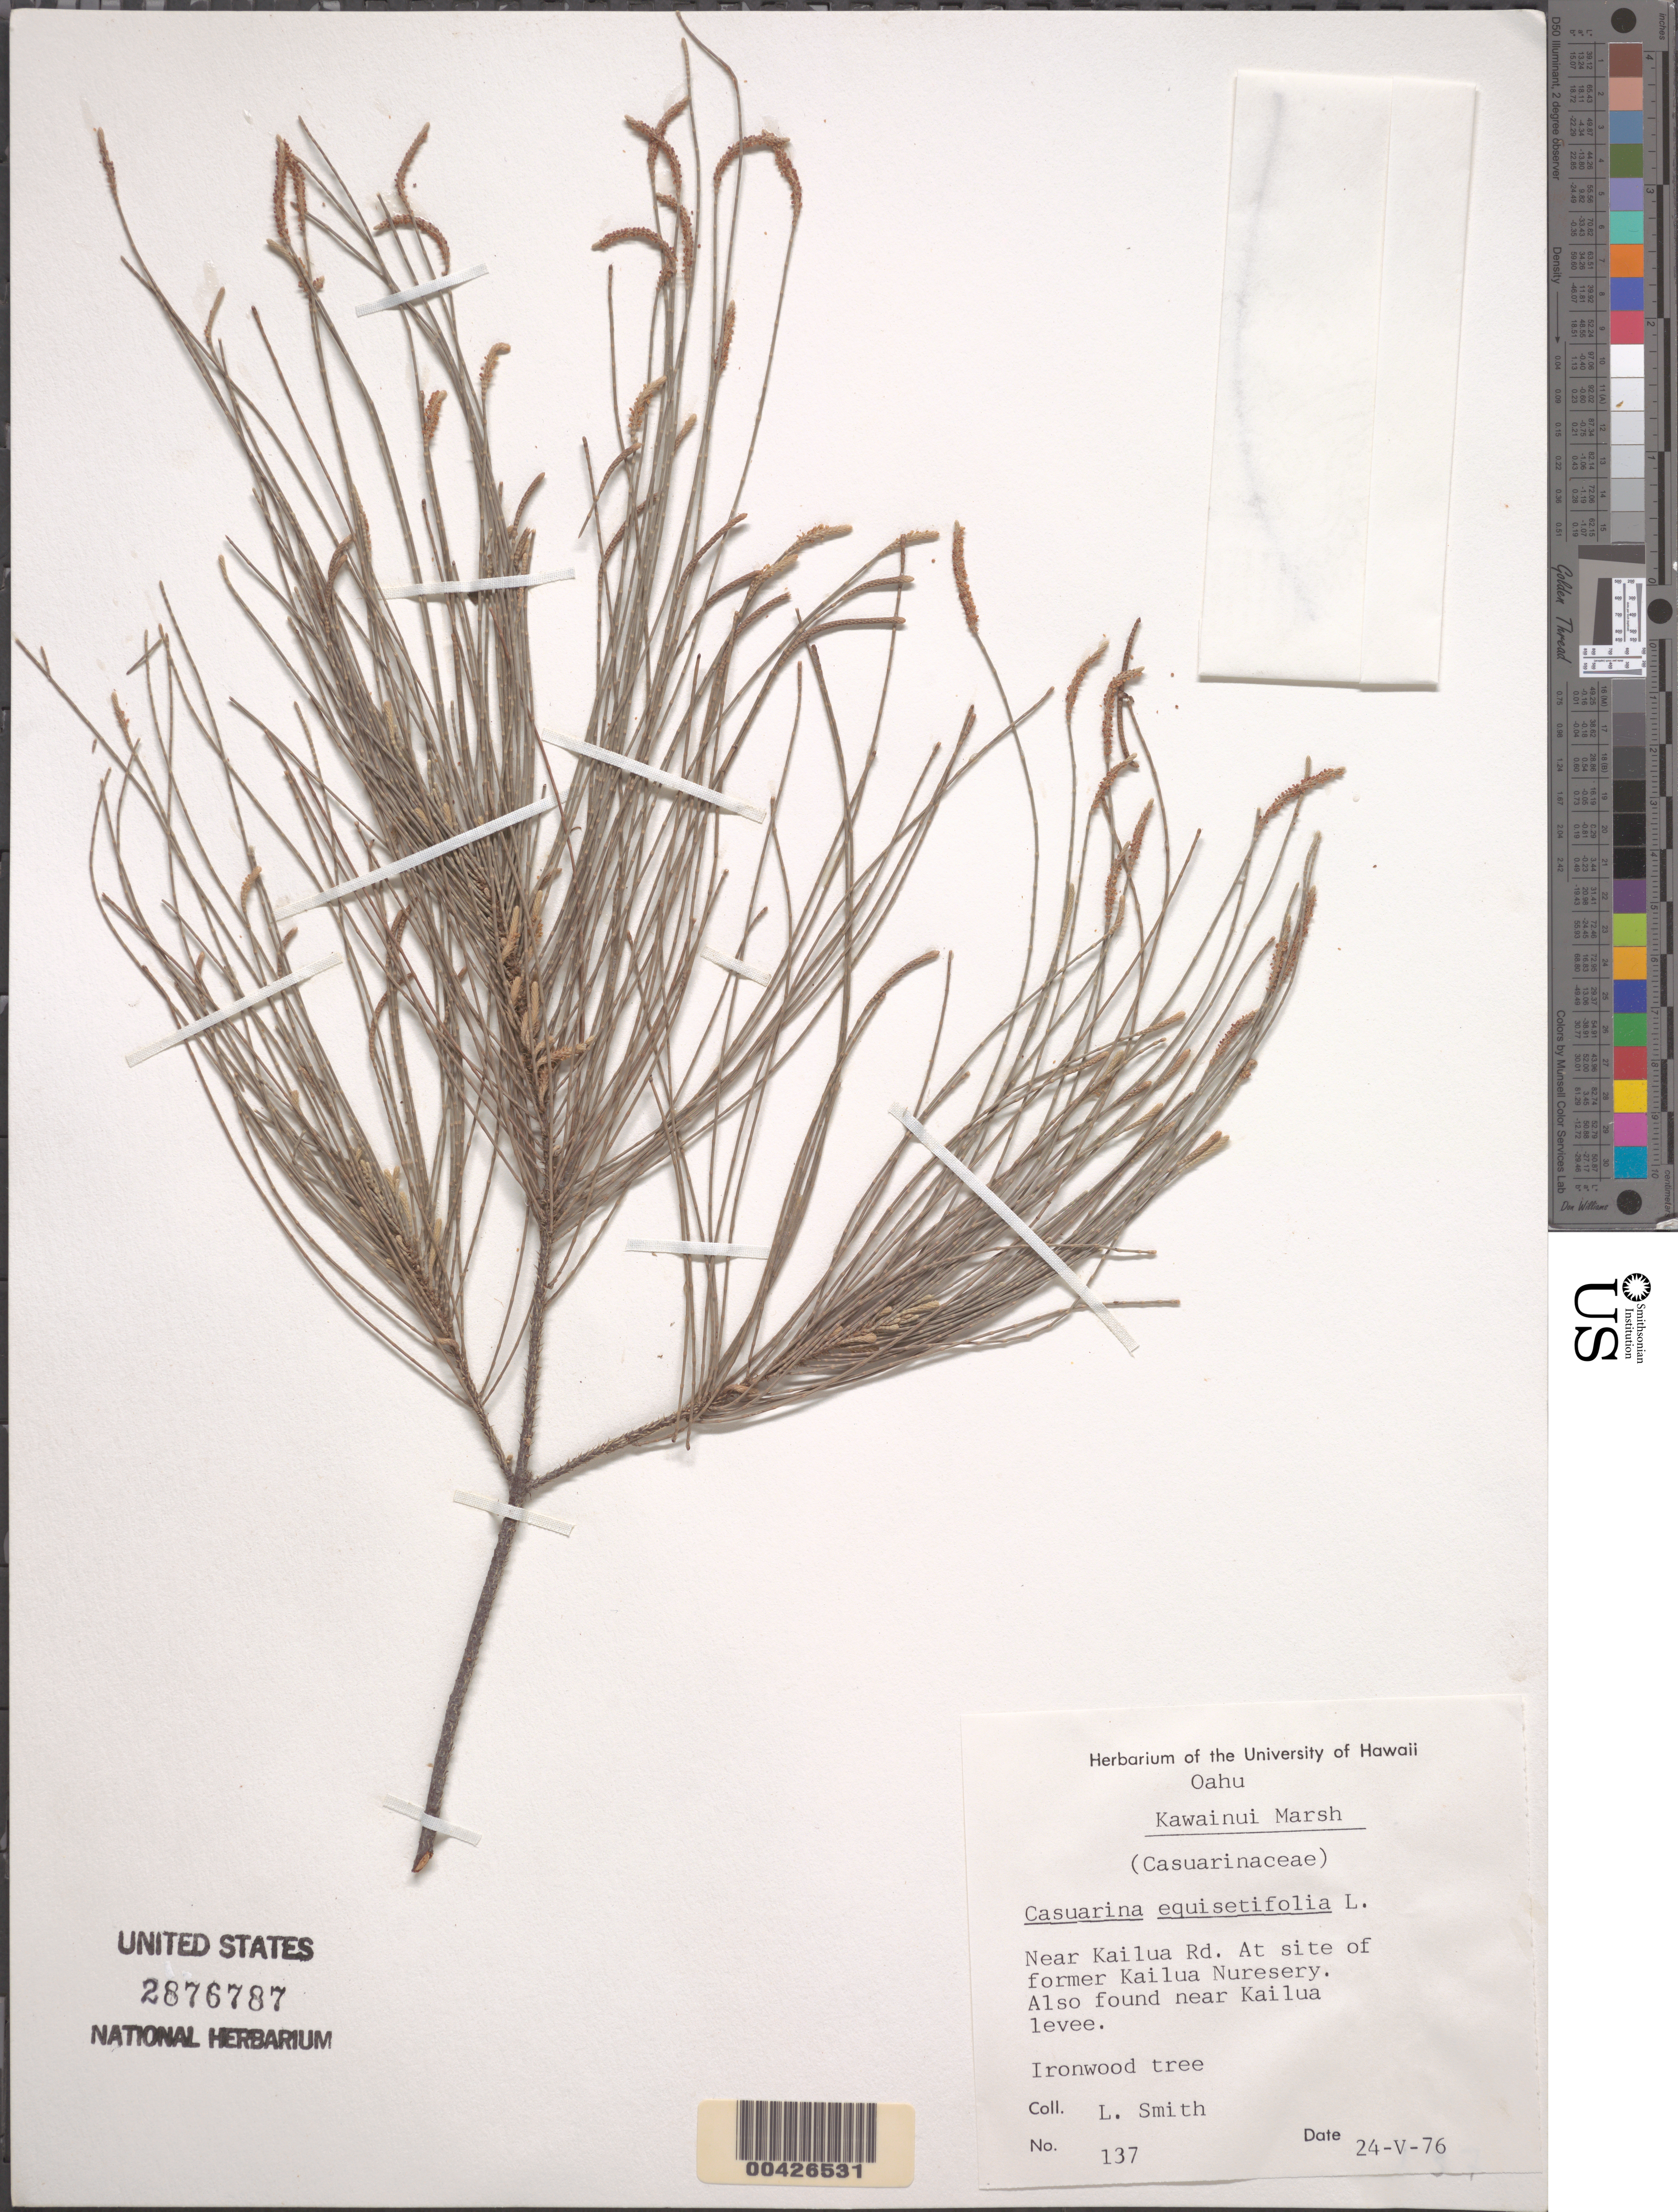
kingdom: Plantae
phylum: Tracheophyta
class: Magnoliopsida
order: Fagales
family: Casuarinaceae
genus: Casuarina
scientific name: Casuarina equisetifolia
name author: L.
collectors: L. Smith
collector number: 137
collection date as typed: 24 May 1976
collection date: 1976-05-24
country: United States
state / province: Hawaii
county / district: Honolulu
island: Oahu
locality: Kawainui Marsh, Near Kailua Road. At site of former Kailua Nursery. Also found near Kailua levee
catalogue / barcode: US 2876787